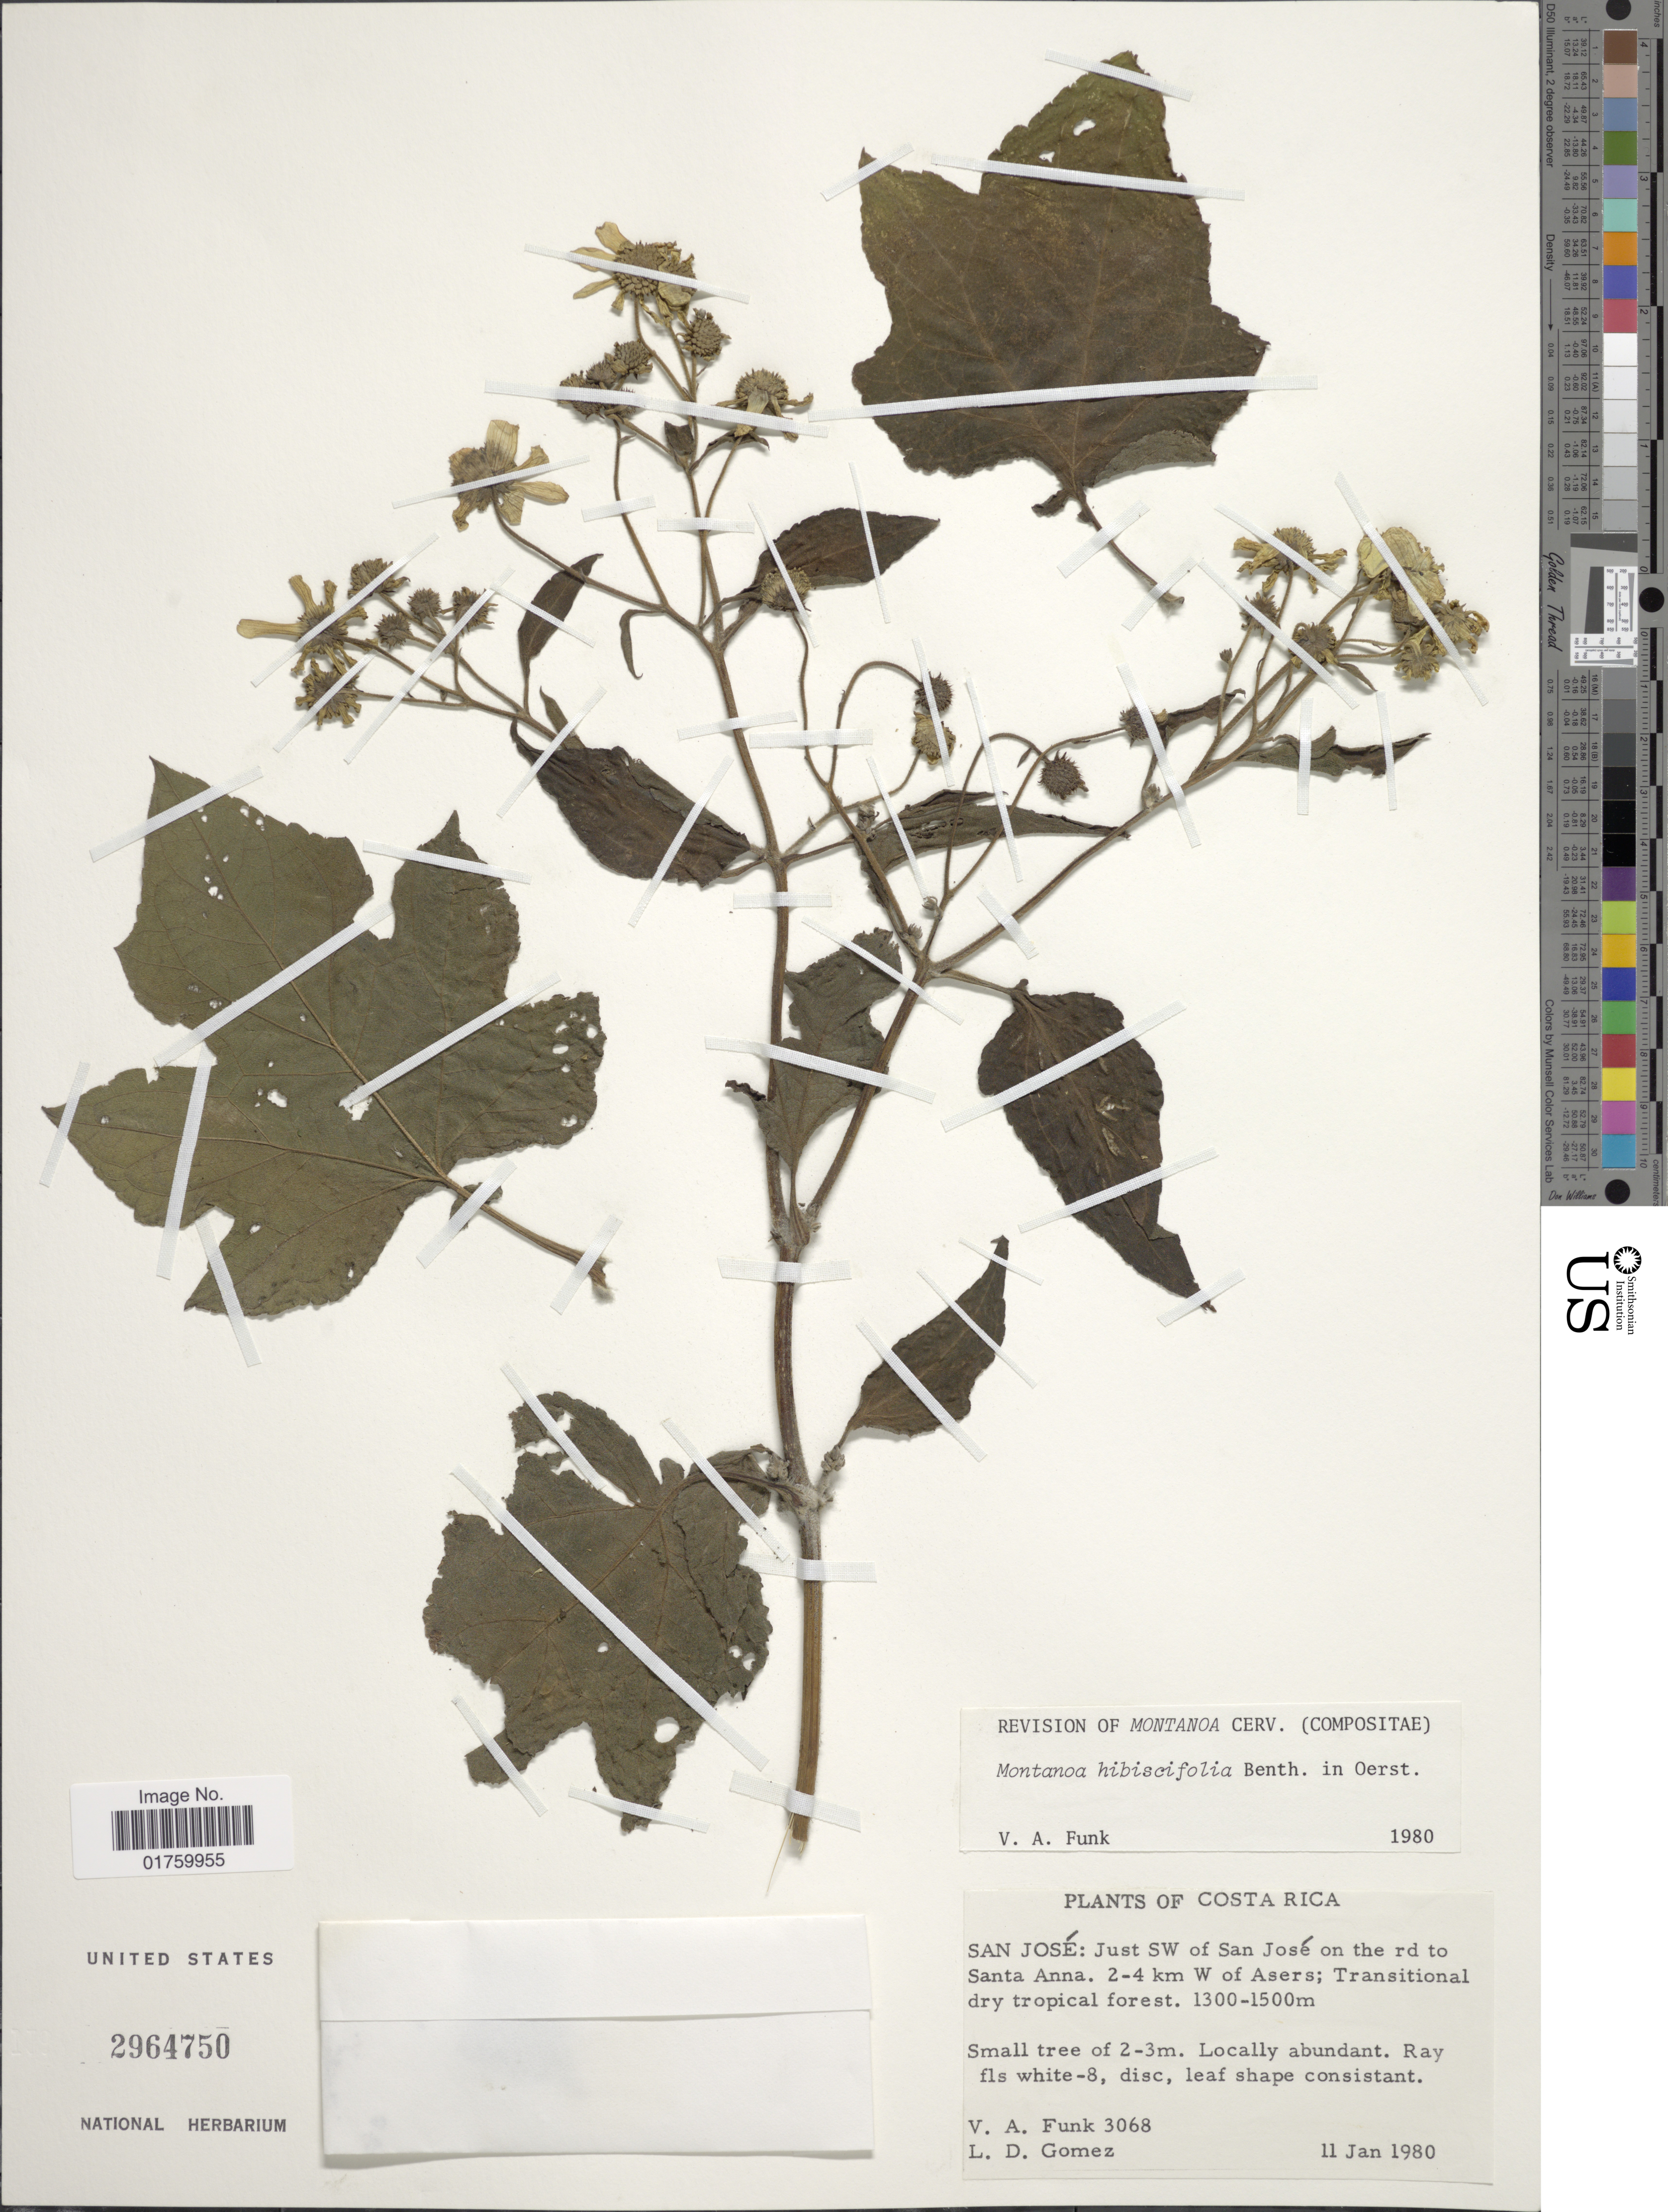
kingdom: Plantae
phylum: Tracheophyta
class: Magnoliopsida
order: Asterales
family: Asteraceae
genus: Montanoa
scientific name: Montanoa hibiscifolia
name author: Benth.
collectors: V. Funk & L. D. Gómez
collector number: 3068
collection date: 1980-01-11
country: Costa Rica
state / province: San José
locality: Just SW of San Jose on the rd to Santa Ana, 2-4 km W of Asers.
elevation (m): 1300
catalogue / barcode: US 2964750